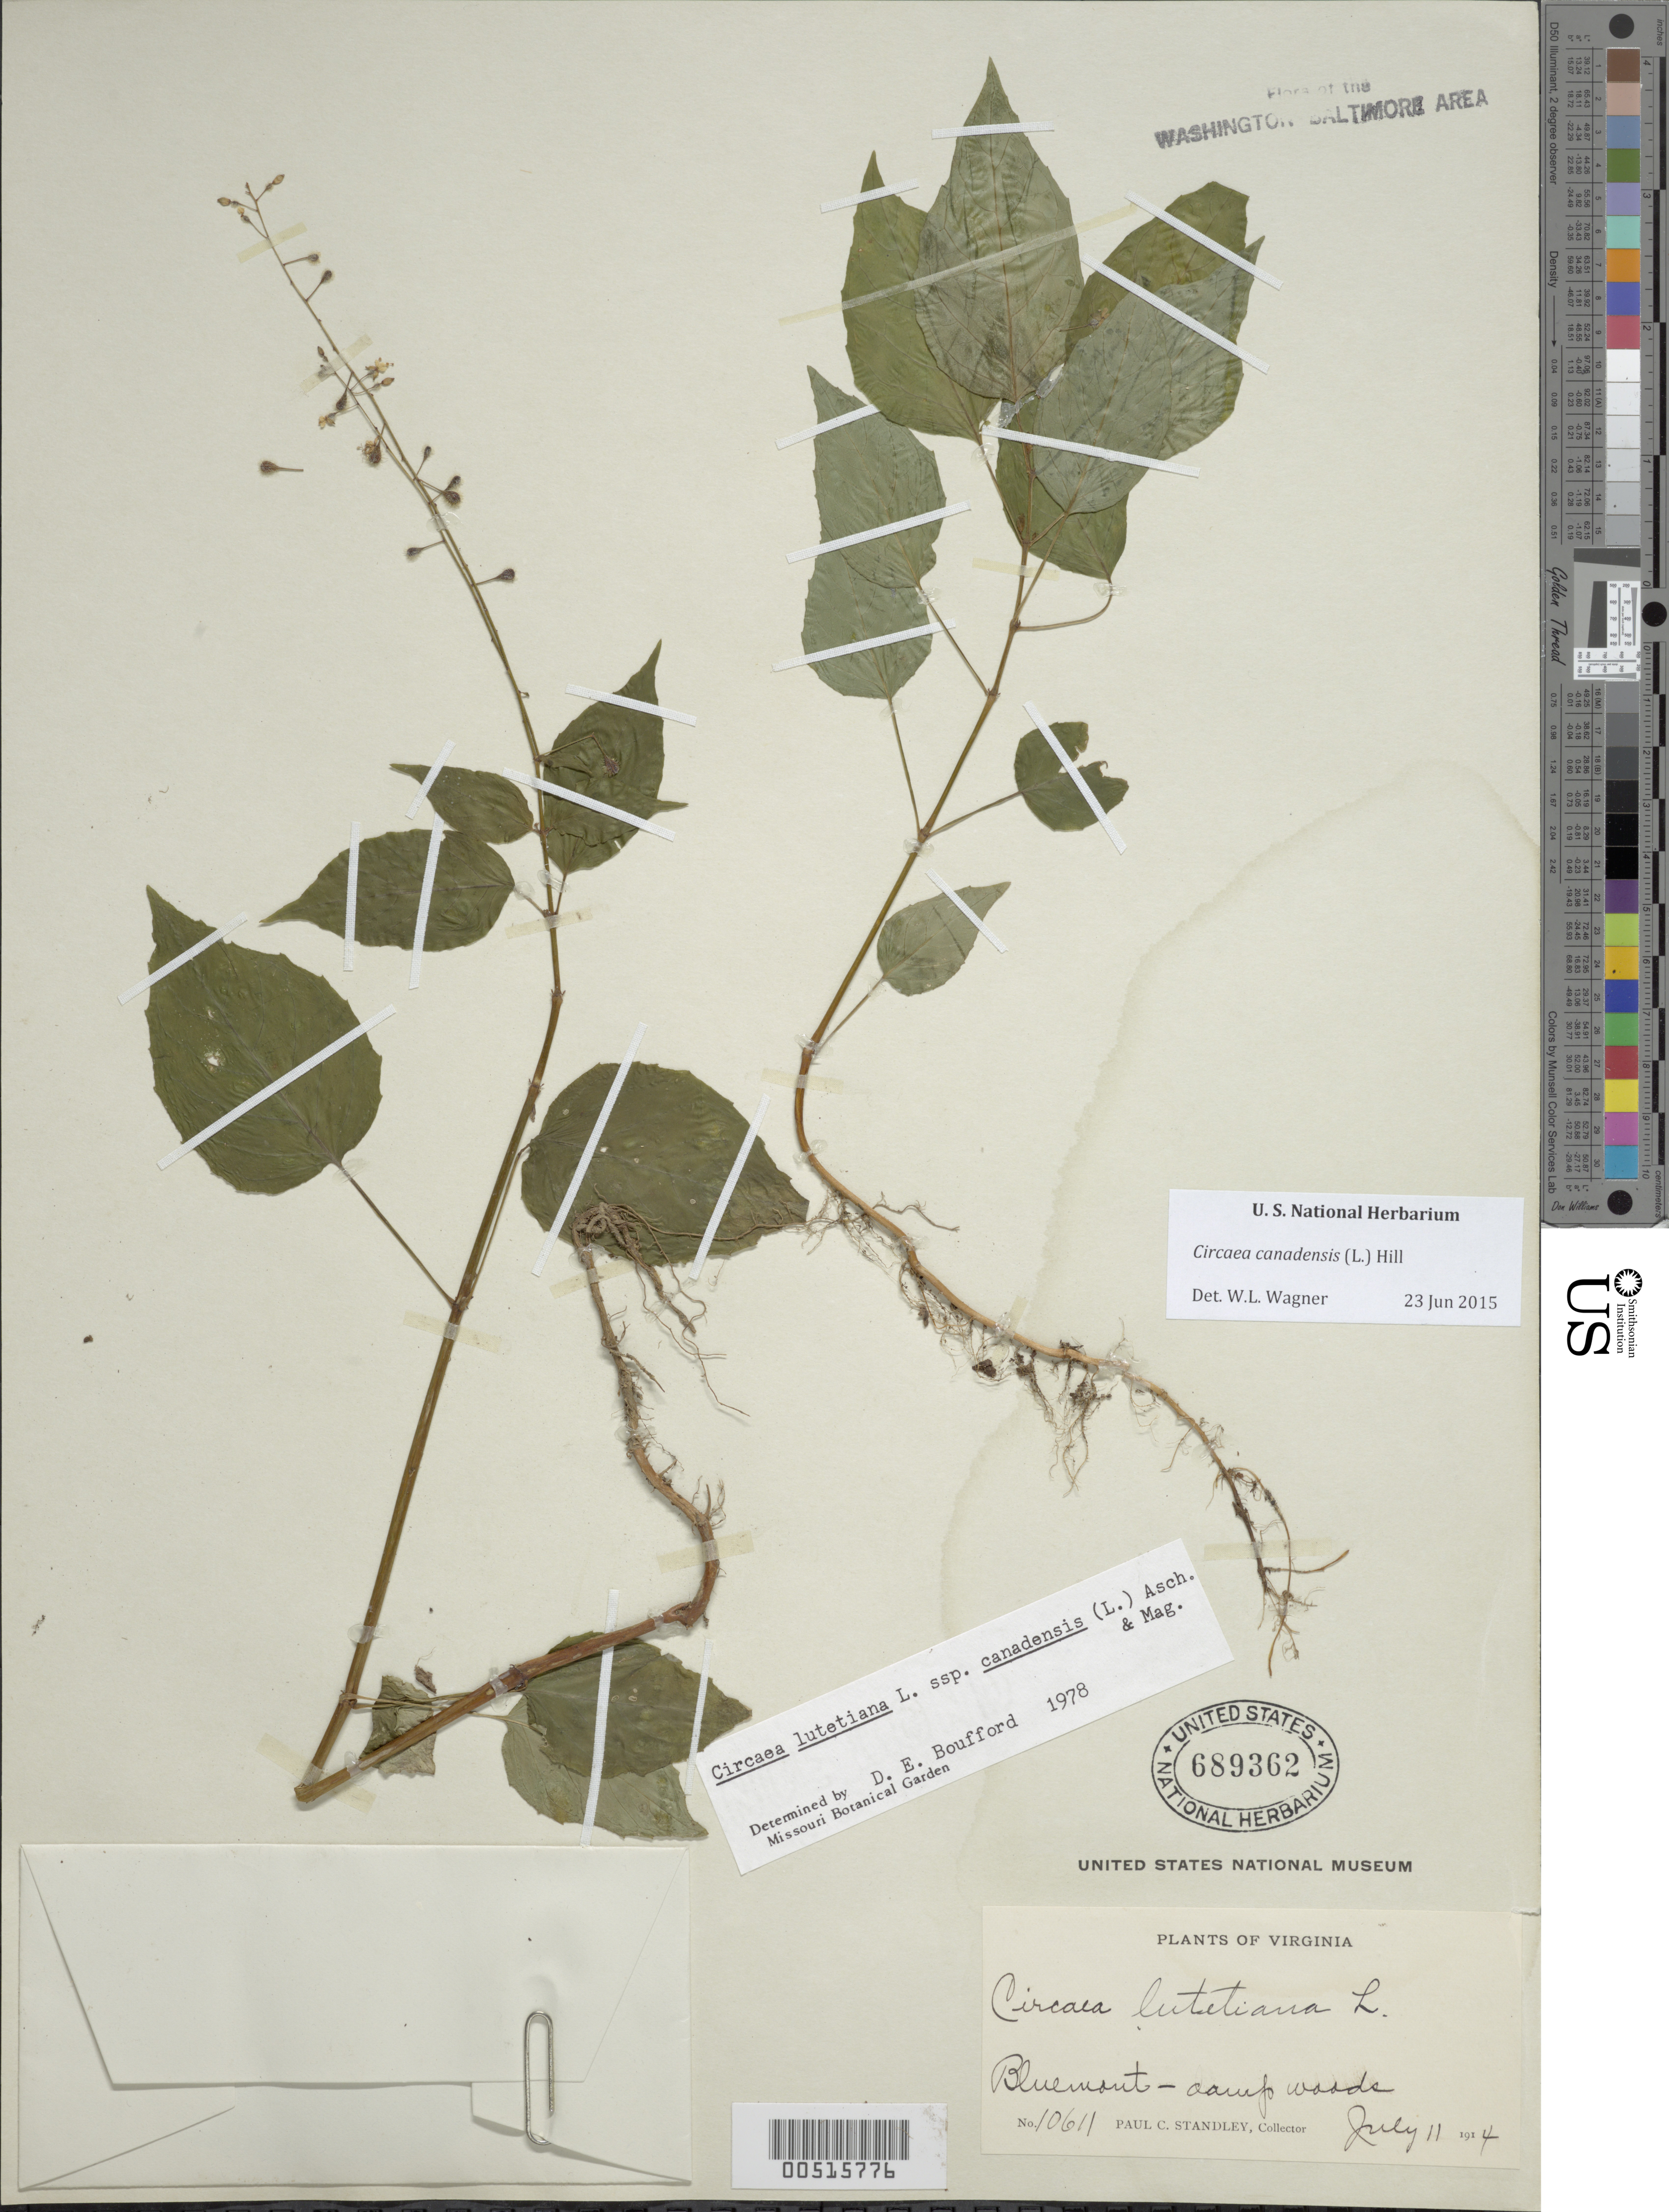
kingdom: Plantae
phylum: Tracheophyta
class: Magnoliopsida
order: Myrtales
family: Onagraceae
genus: Circaea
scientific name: Circaea canadensis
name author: (L.) Hill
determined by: Wagner, W. L., (BOT), Smithsonian Institution - National Museum of Natural History (UNITED STATES)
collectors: P. C. Standley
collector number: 10611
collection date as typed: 11 Jul 1914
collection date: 1914-07-11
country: United States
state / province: Virginia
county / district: Loudoun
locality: Bluemont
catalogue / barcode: US 689362